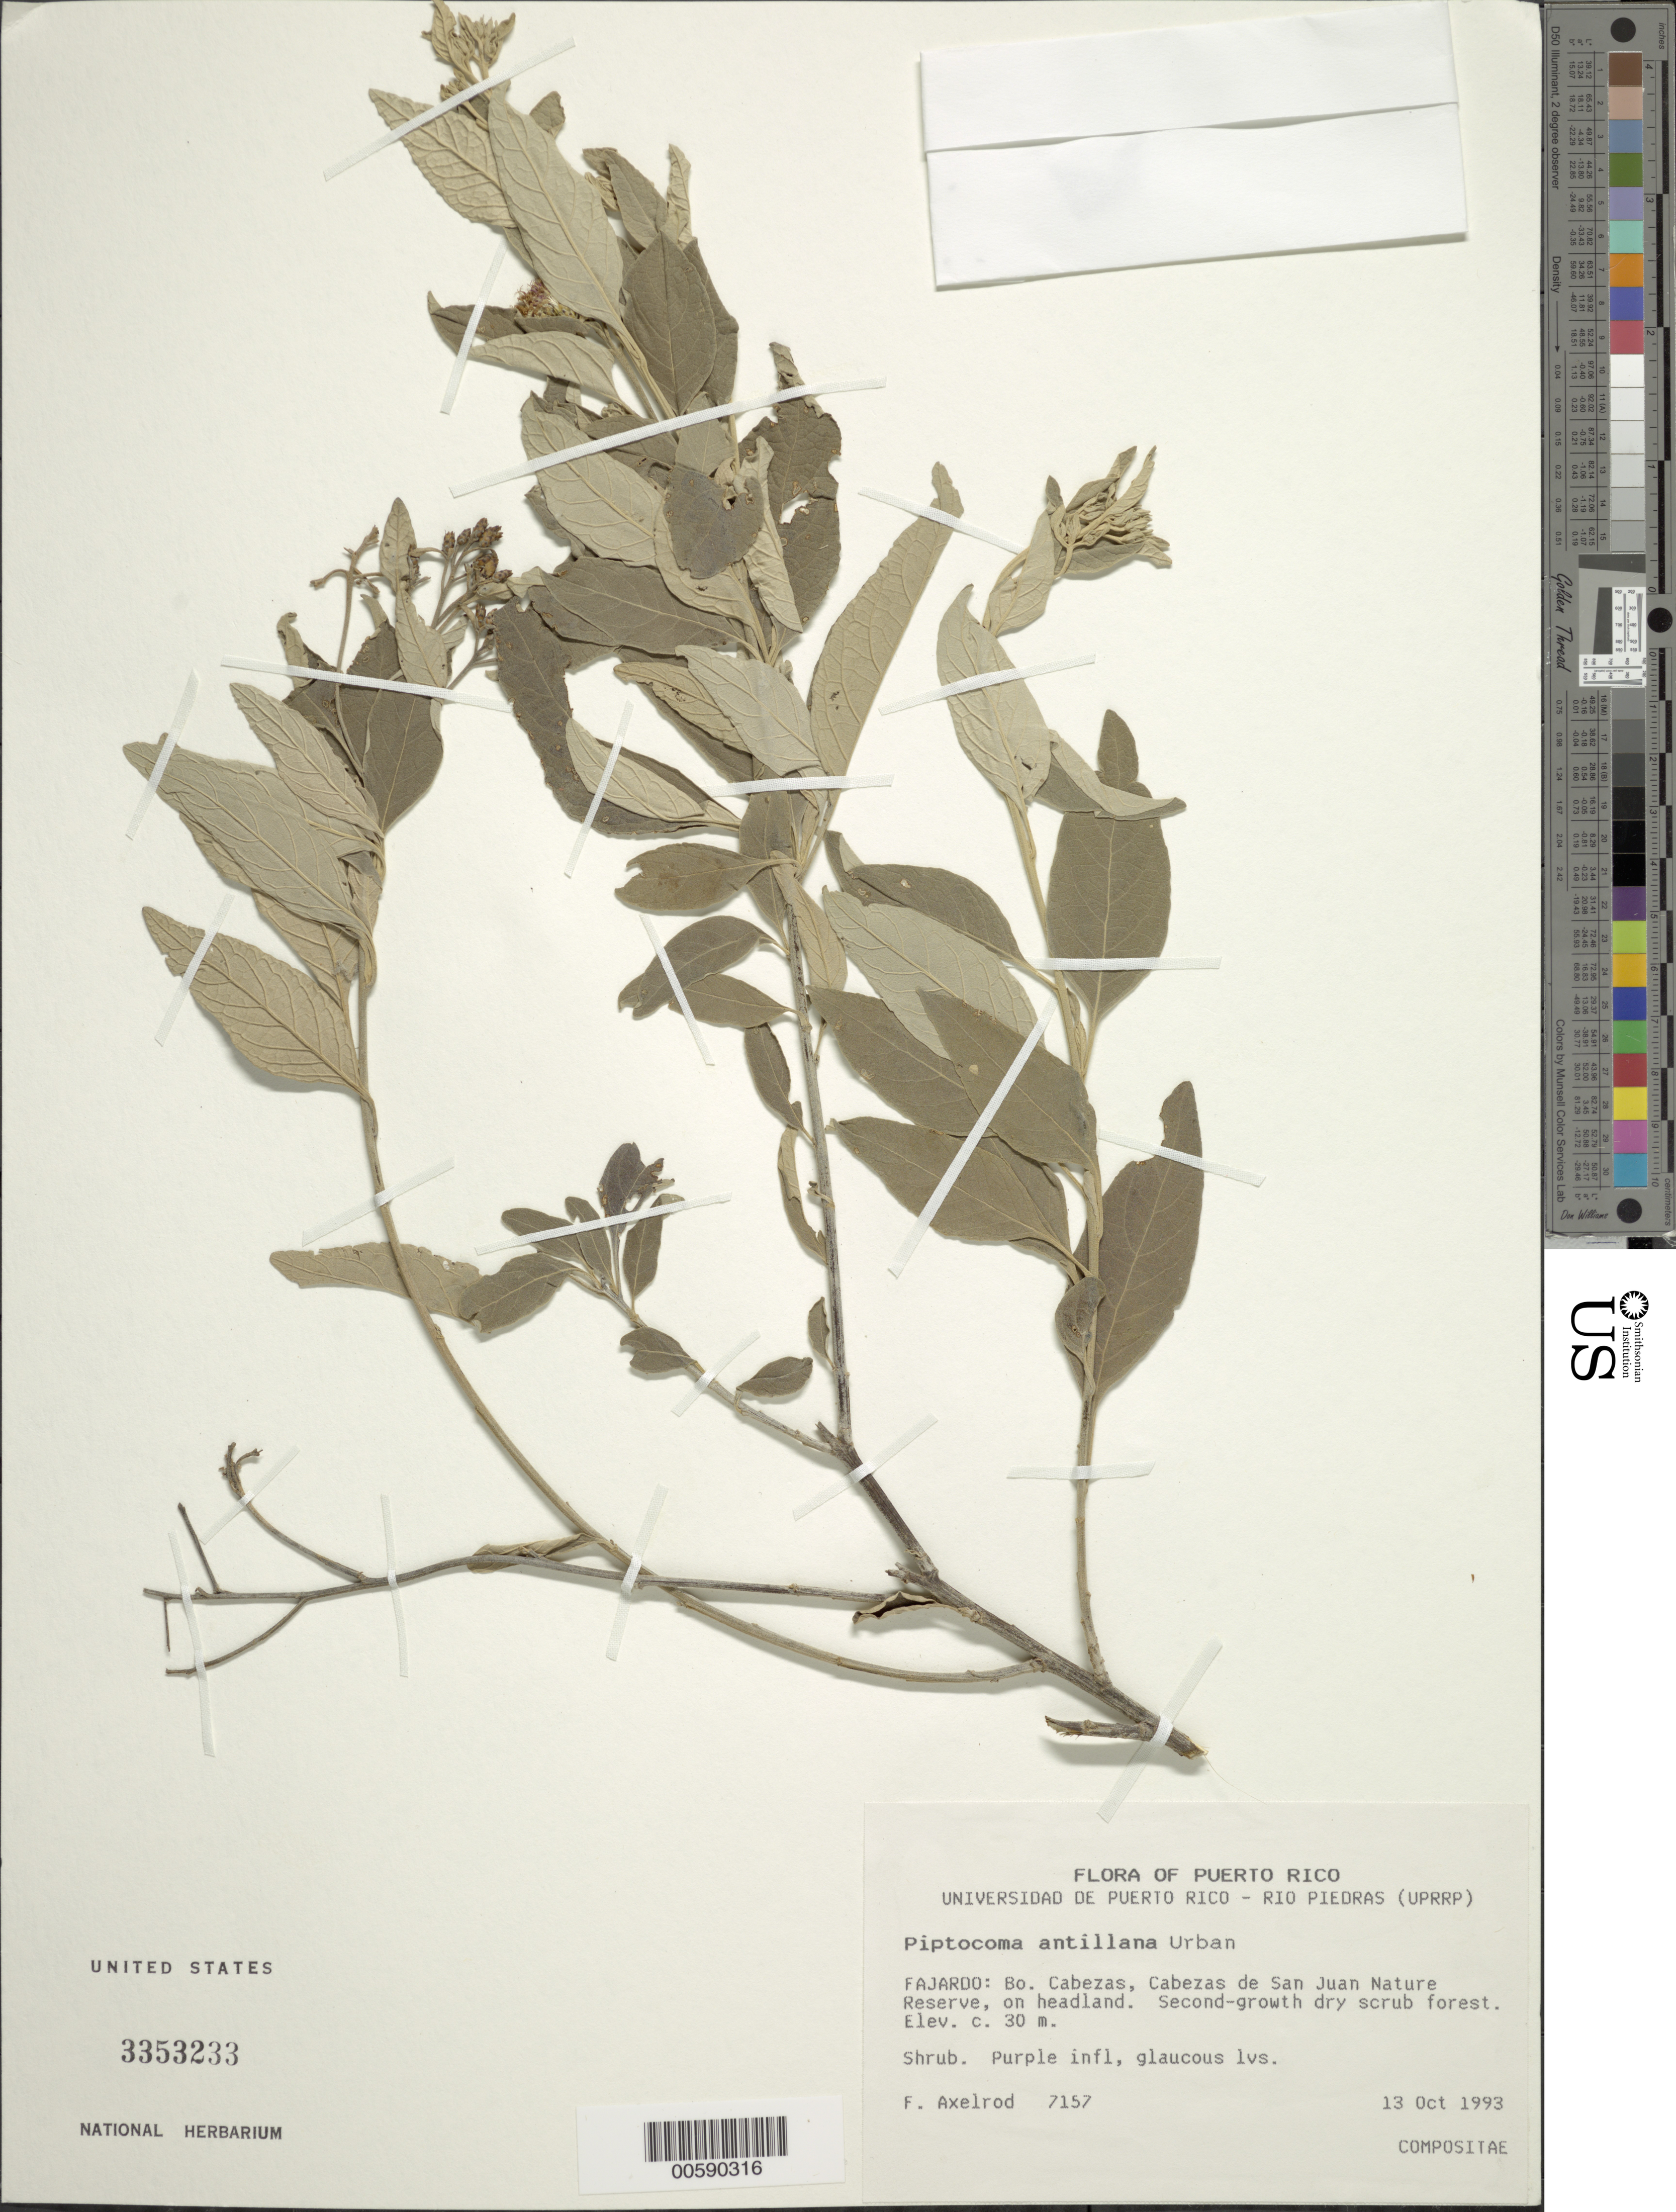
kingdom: Plantae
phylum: Tracheophyta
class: Magnoliopsida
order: Asterales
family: Asteraceae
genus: Piptocoma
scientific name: Piptocoma antillana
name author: Urb.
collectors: F. S. Axelrod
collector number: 7157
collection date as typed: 13 Oct 1993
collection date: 1993-10-13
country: Puerto Rico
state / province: Fajardo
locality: Fajardo: Bo. Cabezas de San Juan Nature Reserve, on headland.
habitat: Second-growth dry scrub forest.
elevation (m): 30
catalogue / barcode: US 3353233